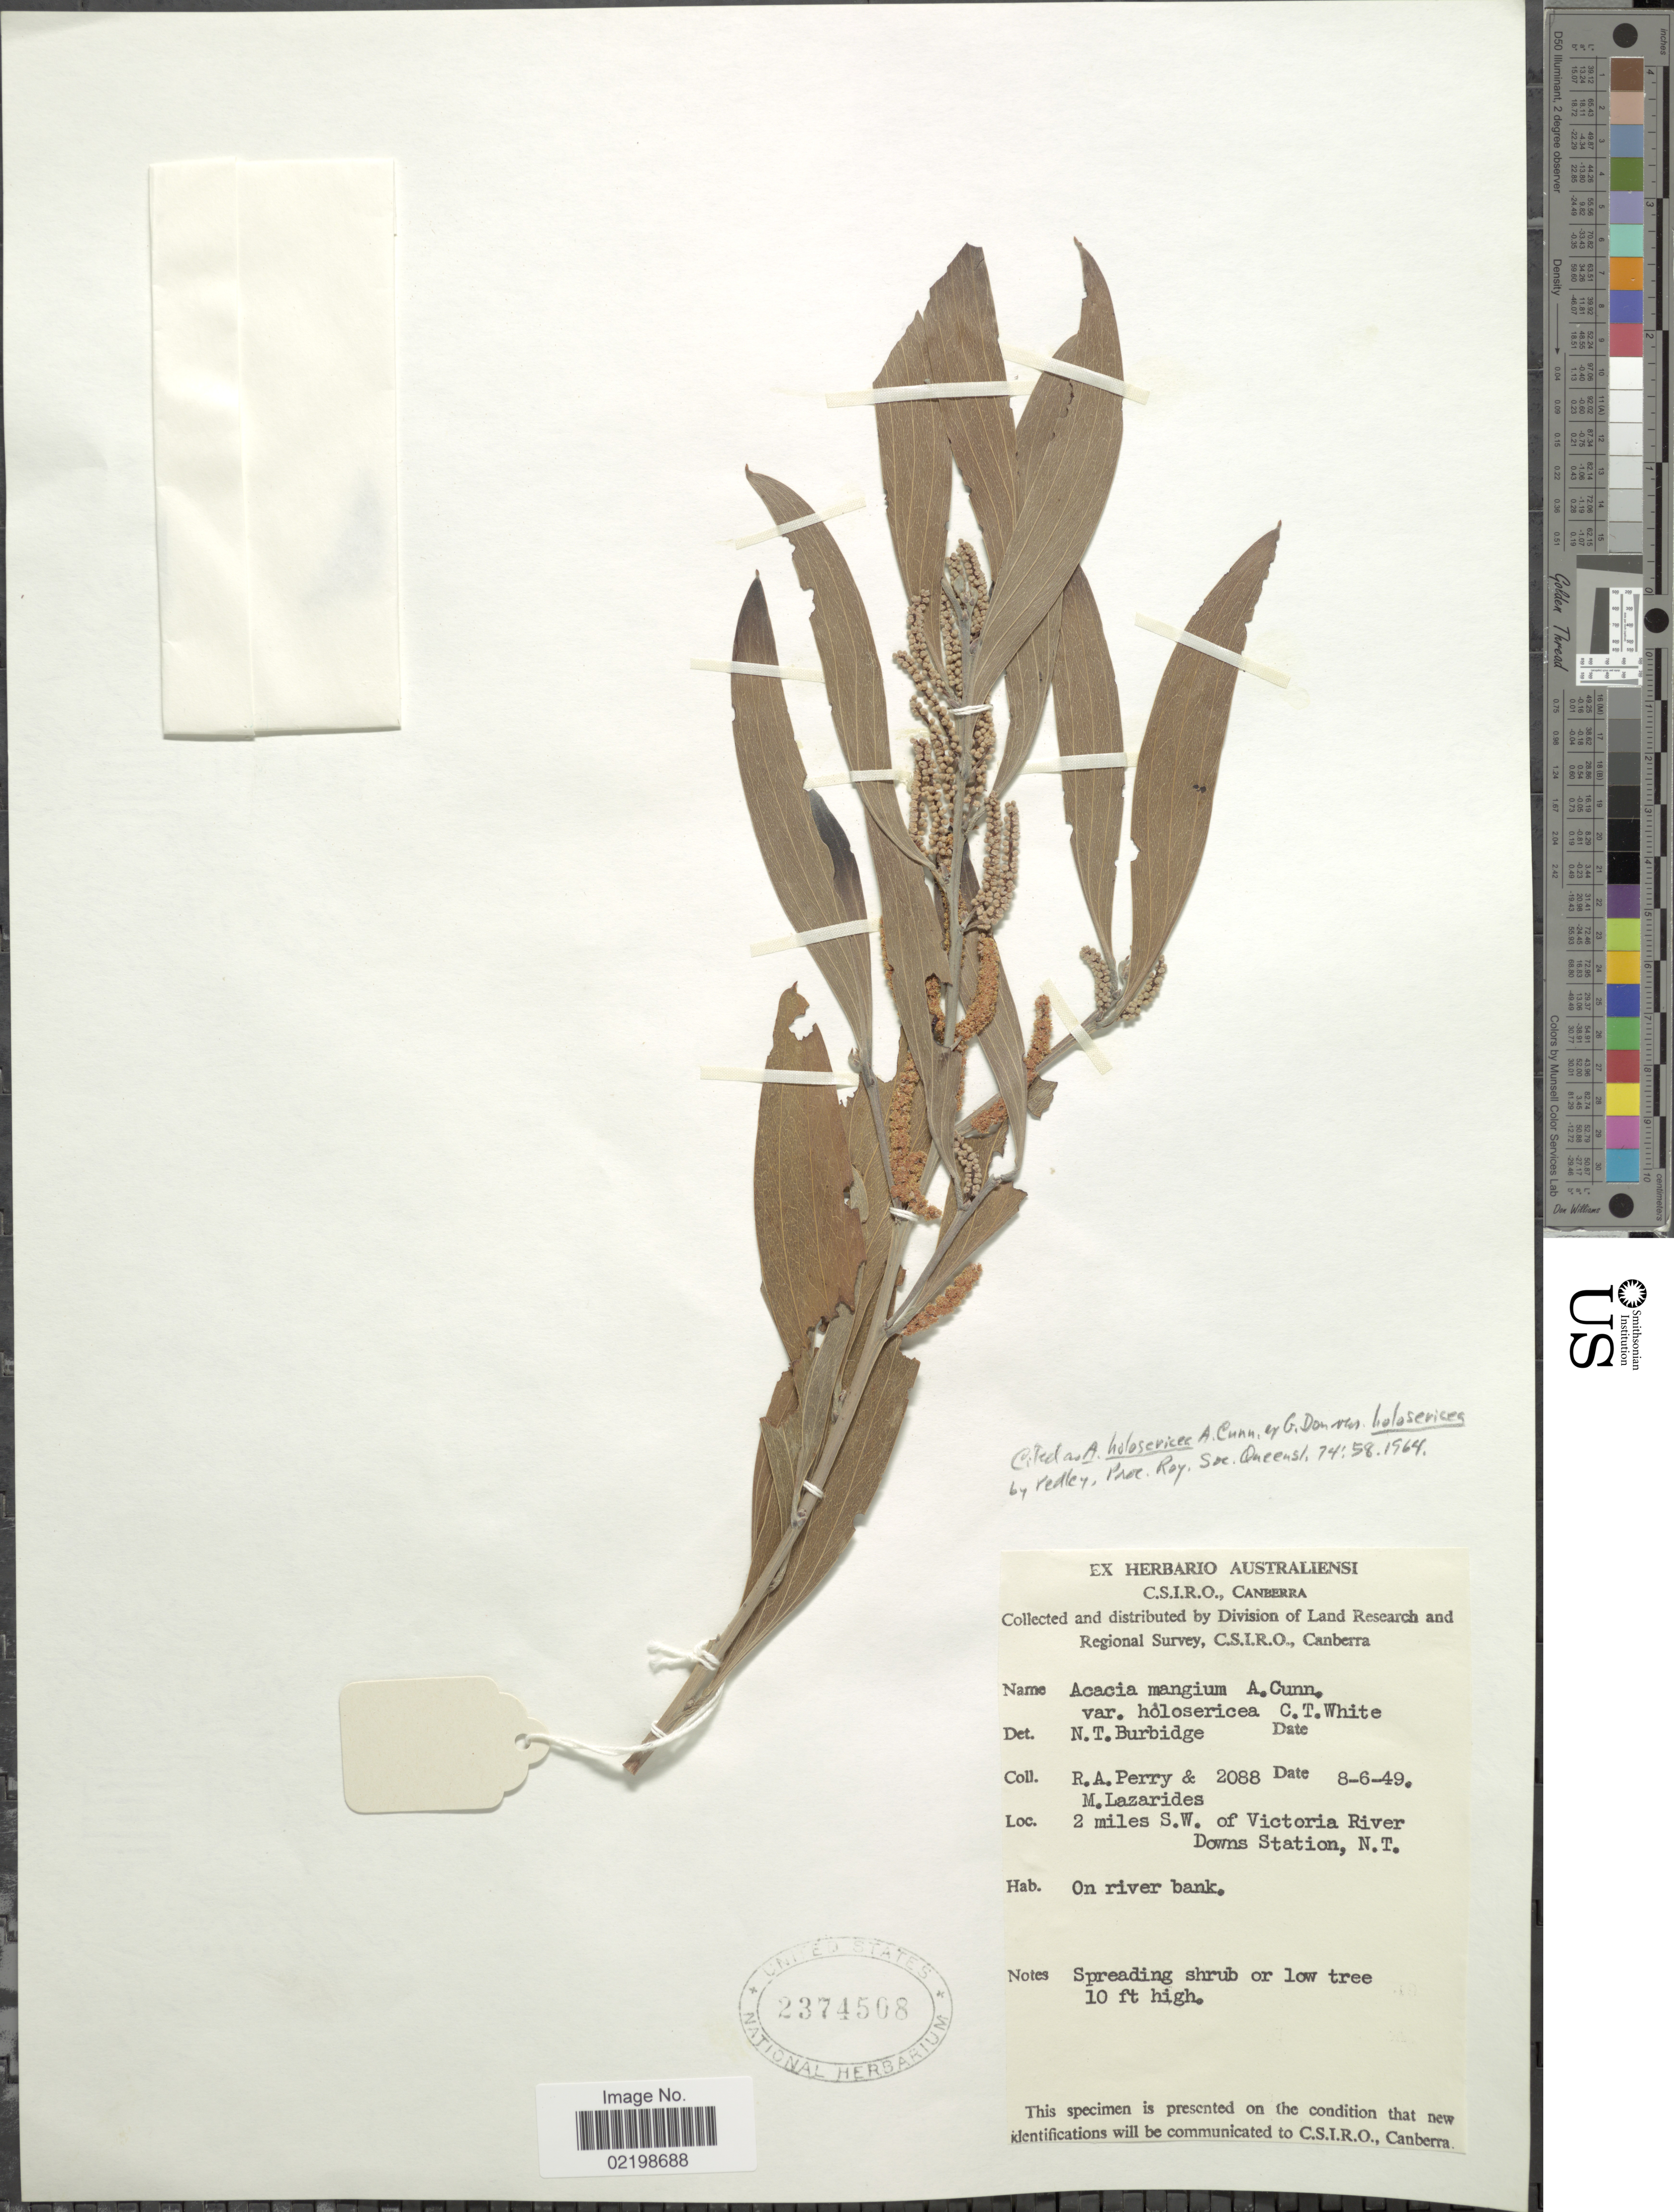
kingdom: Plantae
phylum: Tracheophyta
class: Magnoliopsida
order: Fabales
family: Fabaceae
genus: Acacia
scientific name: Acacia holosericea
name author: A. Cunn. ex Don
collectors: Perry, R. A. & M. Lazarides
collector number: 2088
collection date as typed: Transcribed d/m/y: 8/6/49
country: Australia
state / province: Northern Territory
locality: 2 miles S.W. of Victoria River Downs Station, N.T.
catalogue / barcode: US 2374508